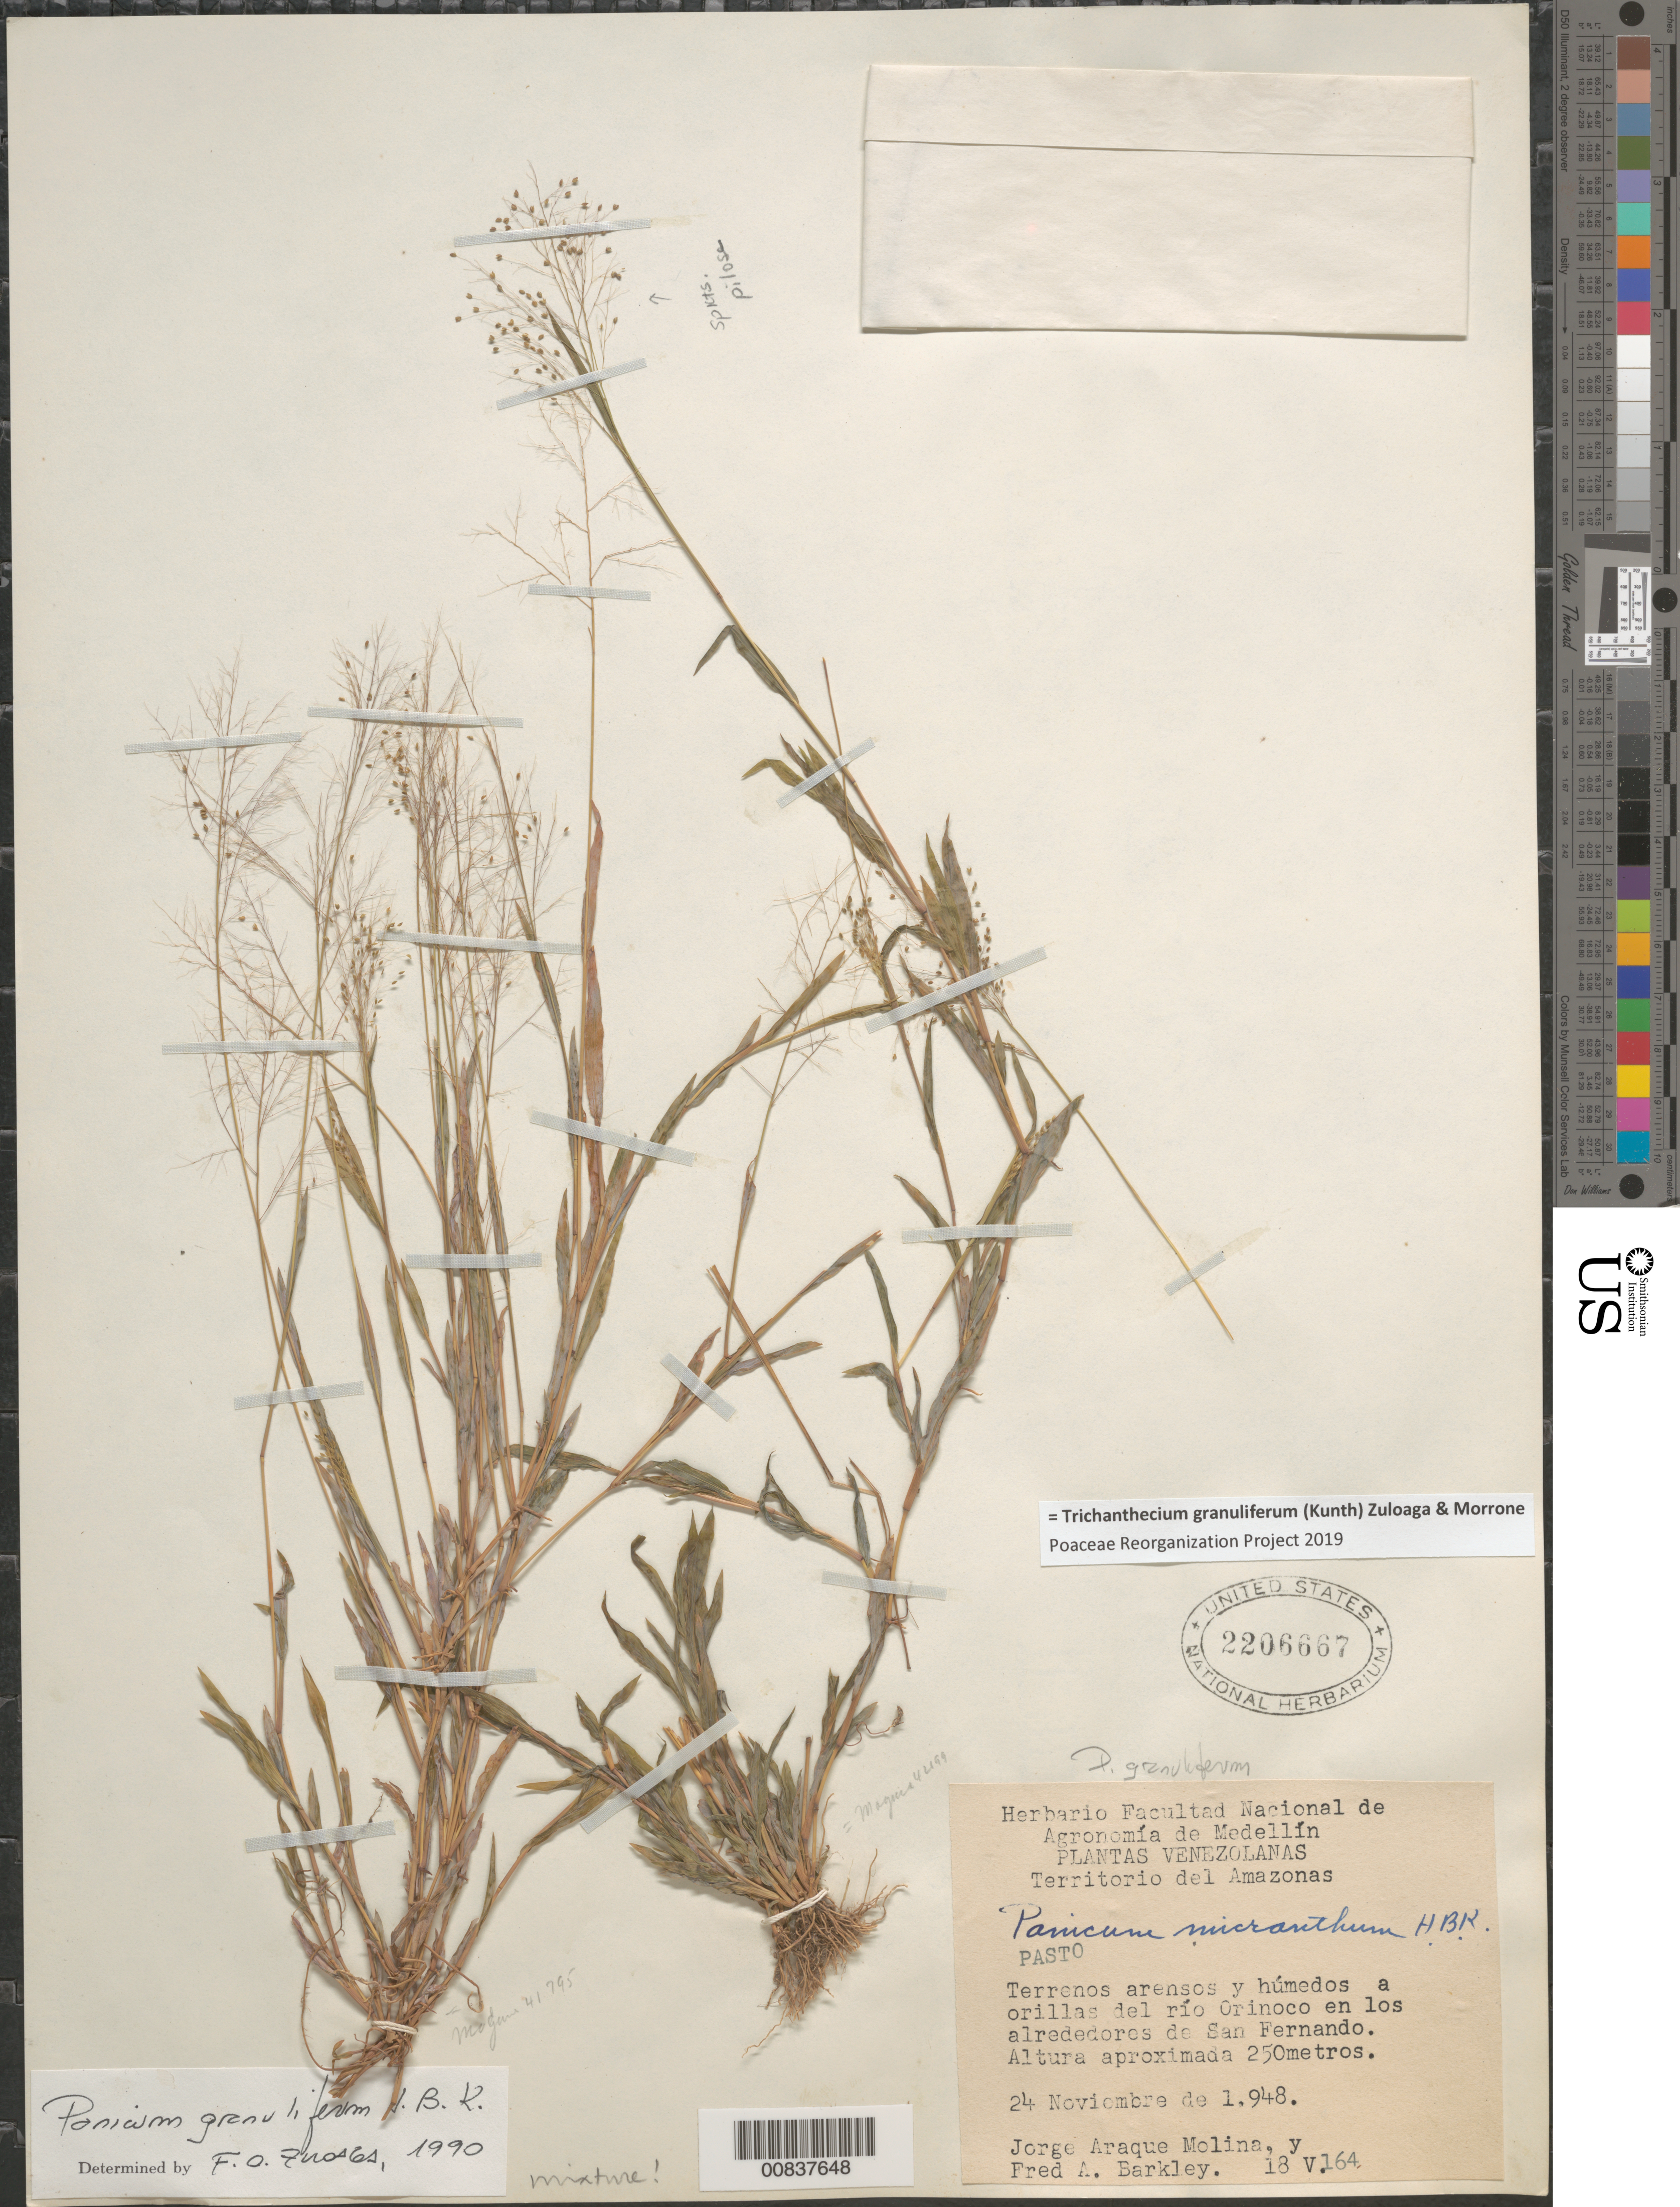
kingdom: Plantae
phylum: Tracheophyta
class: Liliopsida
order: Poales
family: Poaceae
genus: Trichanthecium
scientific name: Trichanthecium granuliferum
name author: (Kunth) Zuloaga & Morrone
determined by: Poaceae Reorganization Project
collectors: J. A. Molina & F. A. Barkley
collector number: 18v 164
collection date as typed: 24-Nov-48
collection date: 1948-11-24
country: Venezuela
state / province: Amazonas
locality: Río Orinoco en los alrededores de San Fernando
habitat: Terrenos arenosos y humedos a orillas del río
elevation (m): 250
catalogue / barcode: US 2206667